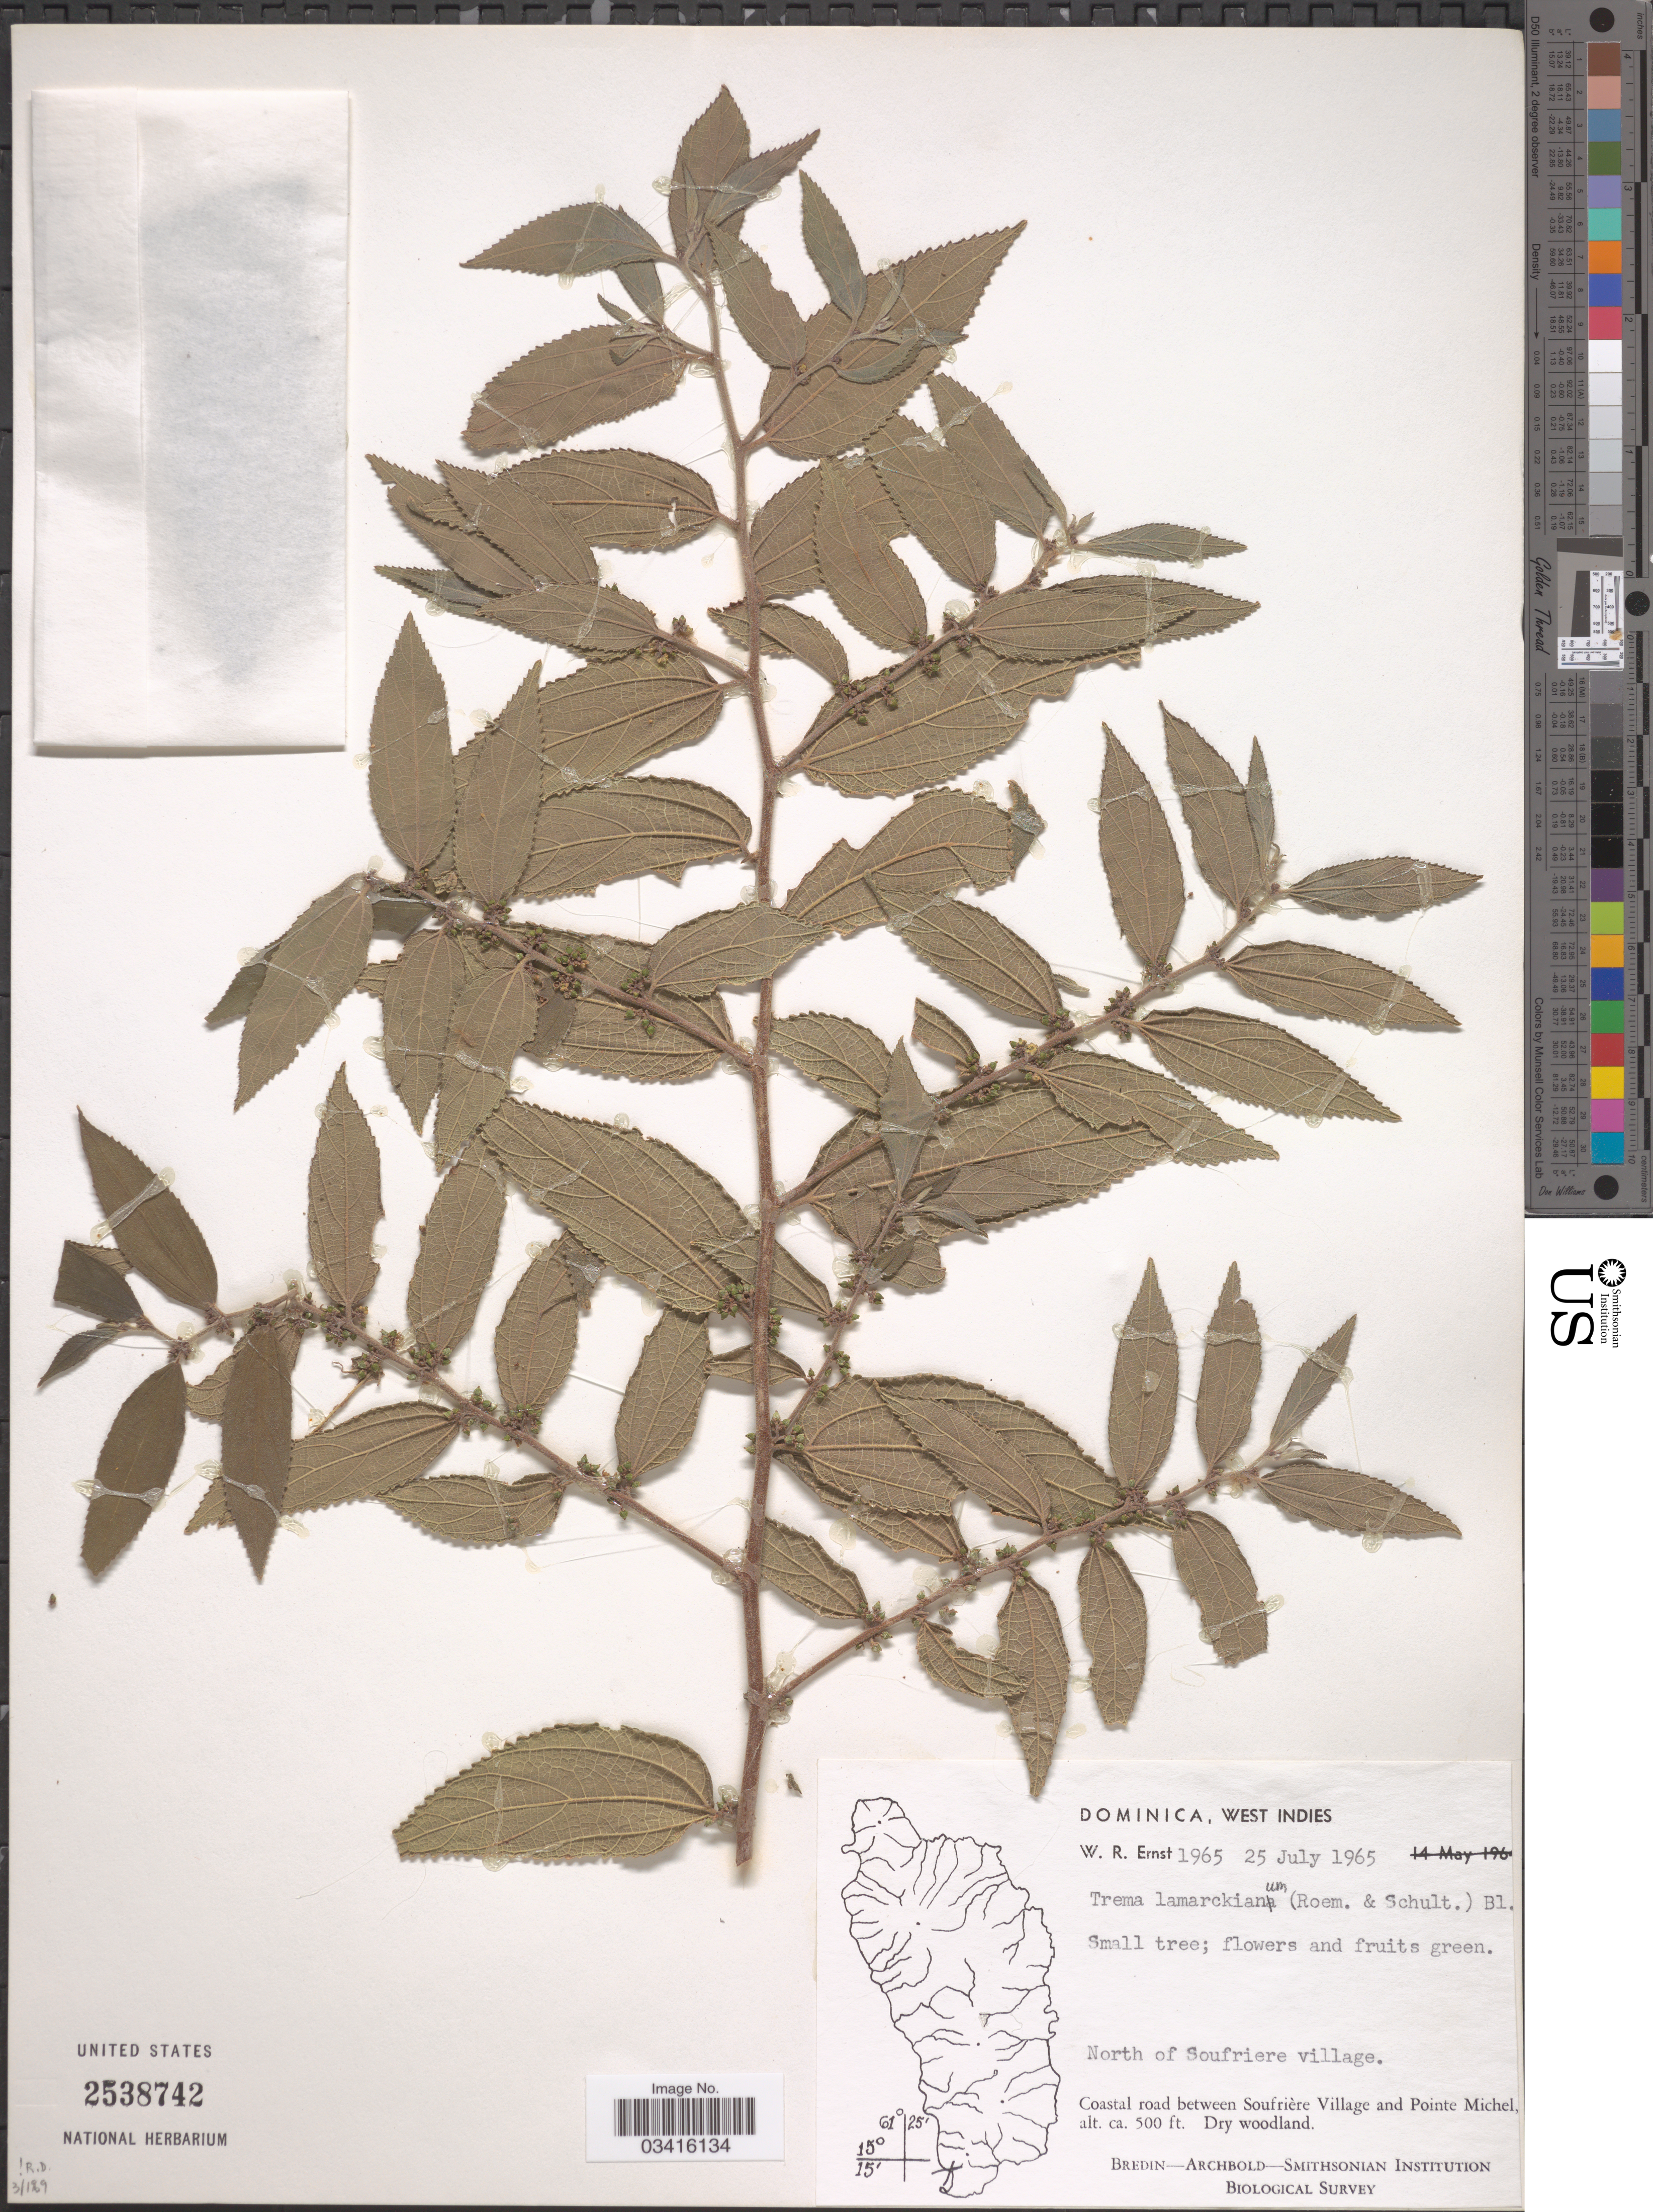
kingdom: Plantae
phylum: Tracheophyta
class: Magnoliopsida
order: Rosales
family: Cannabaceae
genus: Trema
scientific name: Trema lamarckianum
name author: (Schult.) Blume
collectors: W. R. Ernst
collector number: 1965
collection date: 1965-07-25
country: Dominica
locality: North of Soufriere village. Coastal road between Soufrière Village and Pointe Michel.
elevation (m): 152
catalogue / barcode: US 2538742